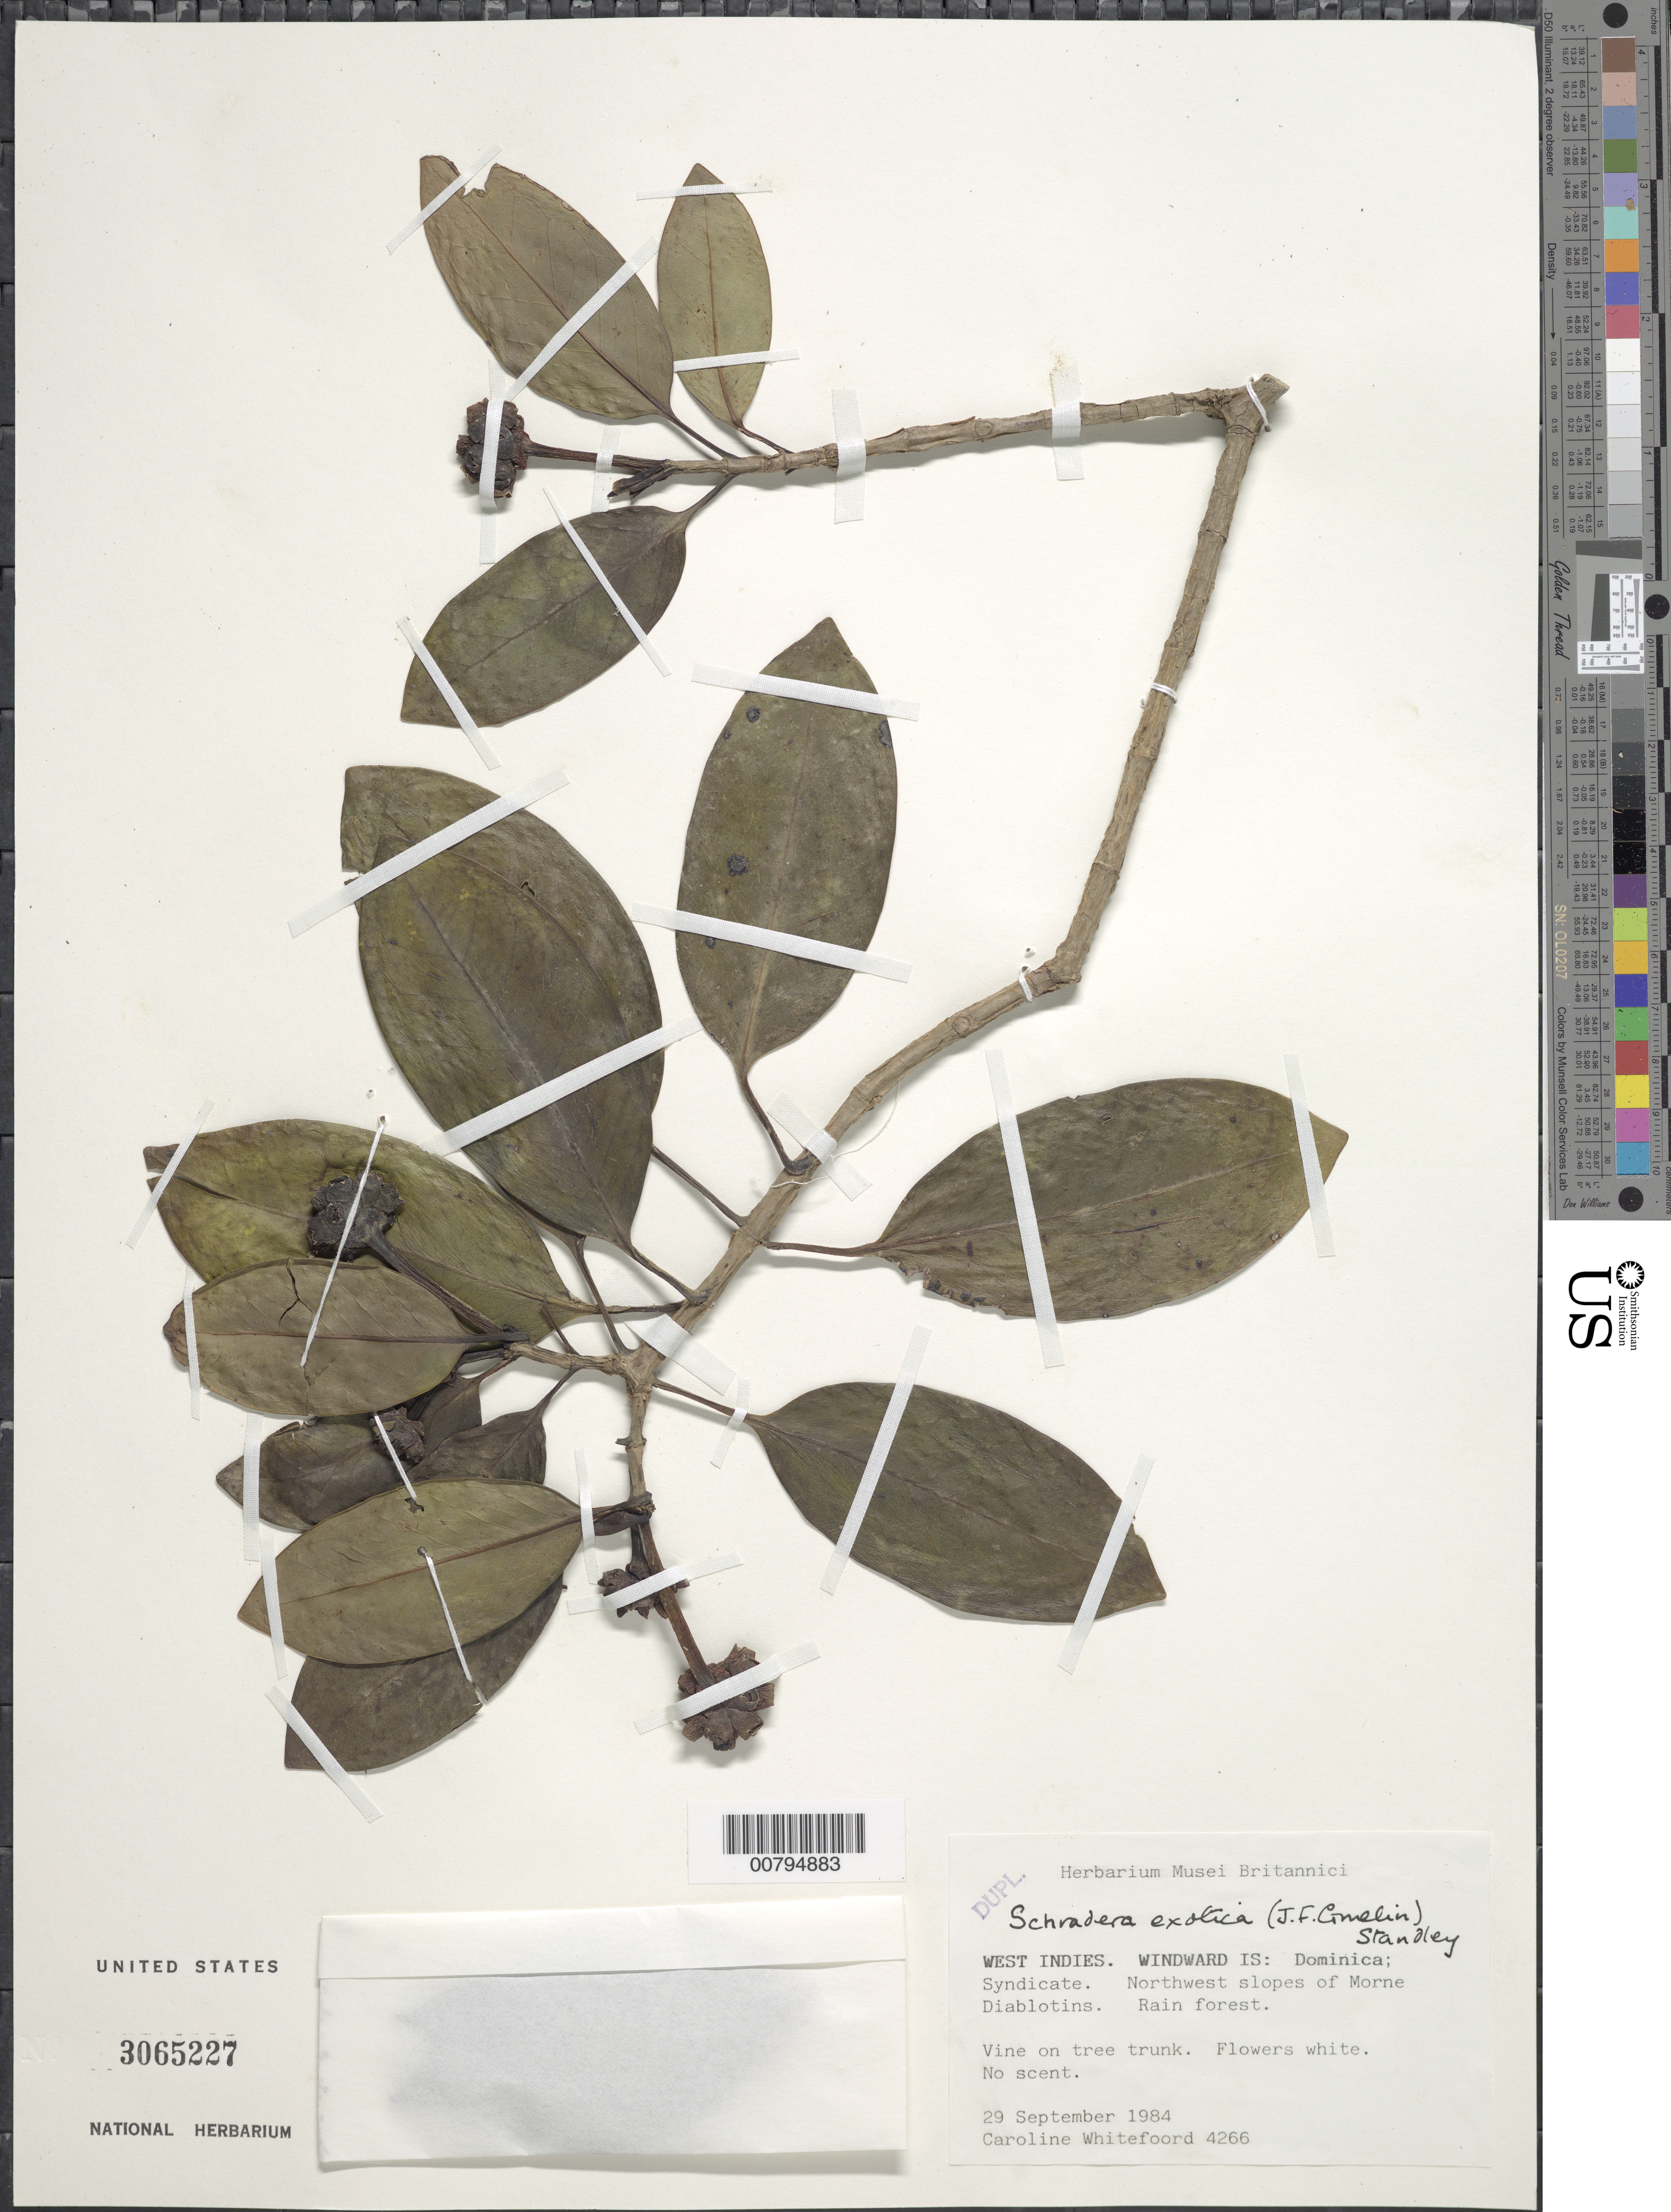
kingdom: Plantae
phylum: Tracheophyta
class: Magnoliopsida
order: Gentianales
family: Rubiaceae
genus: Schradera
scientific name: Schradera exotica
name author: (J.F. Gmel.) Standl.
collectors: C. Whitefoord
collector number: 4266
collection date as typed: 29 Sep 1984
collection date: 1984-09-29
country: Dominica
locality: Syndicate. Northwest slopes of Morne Diablotins.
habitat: Rainforest, on tree trunk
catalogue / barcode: US 3065227